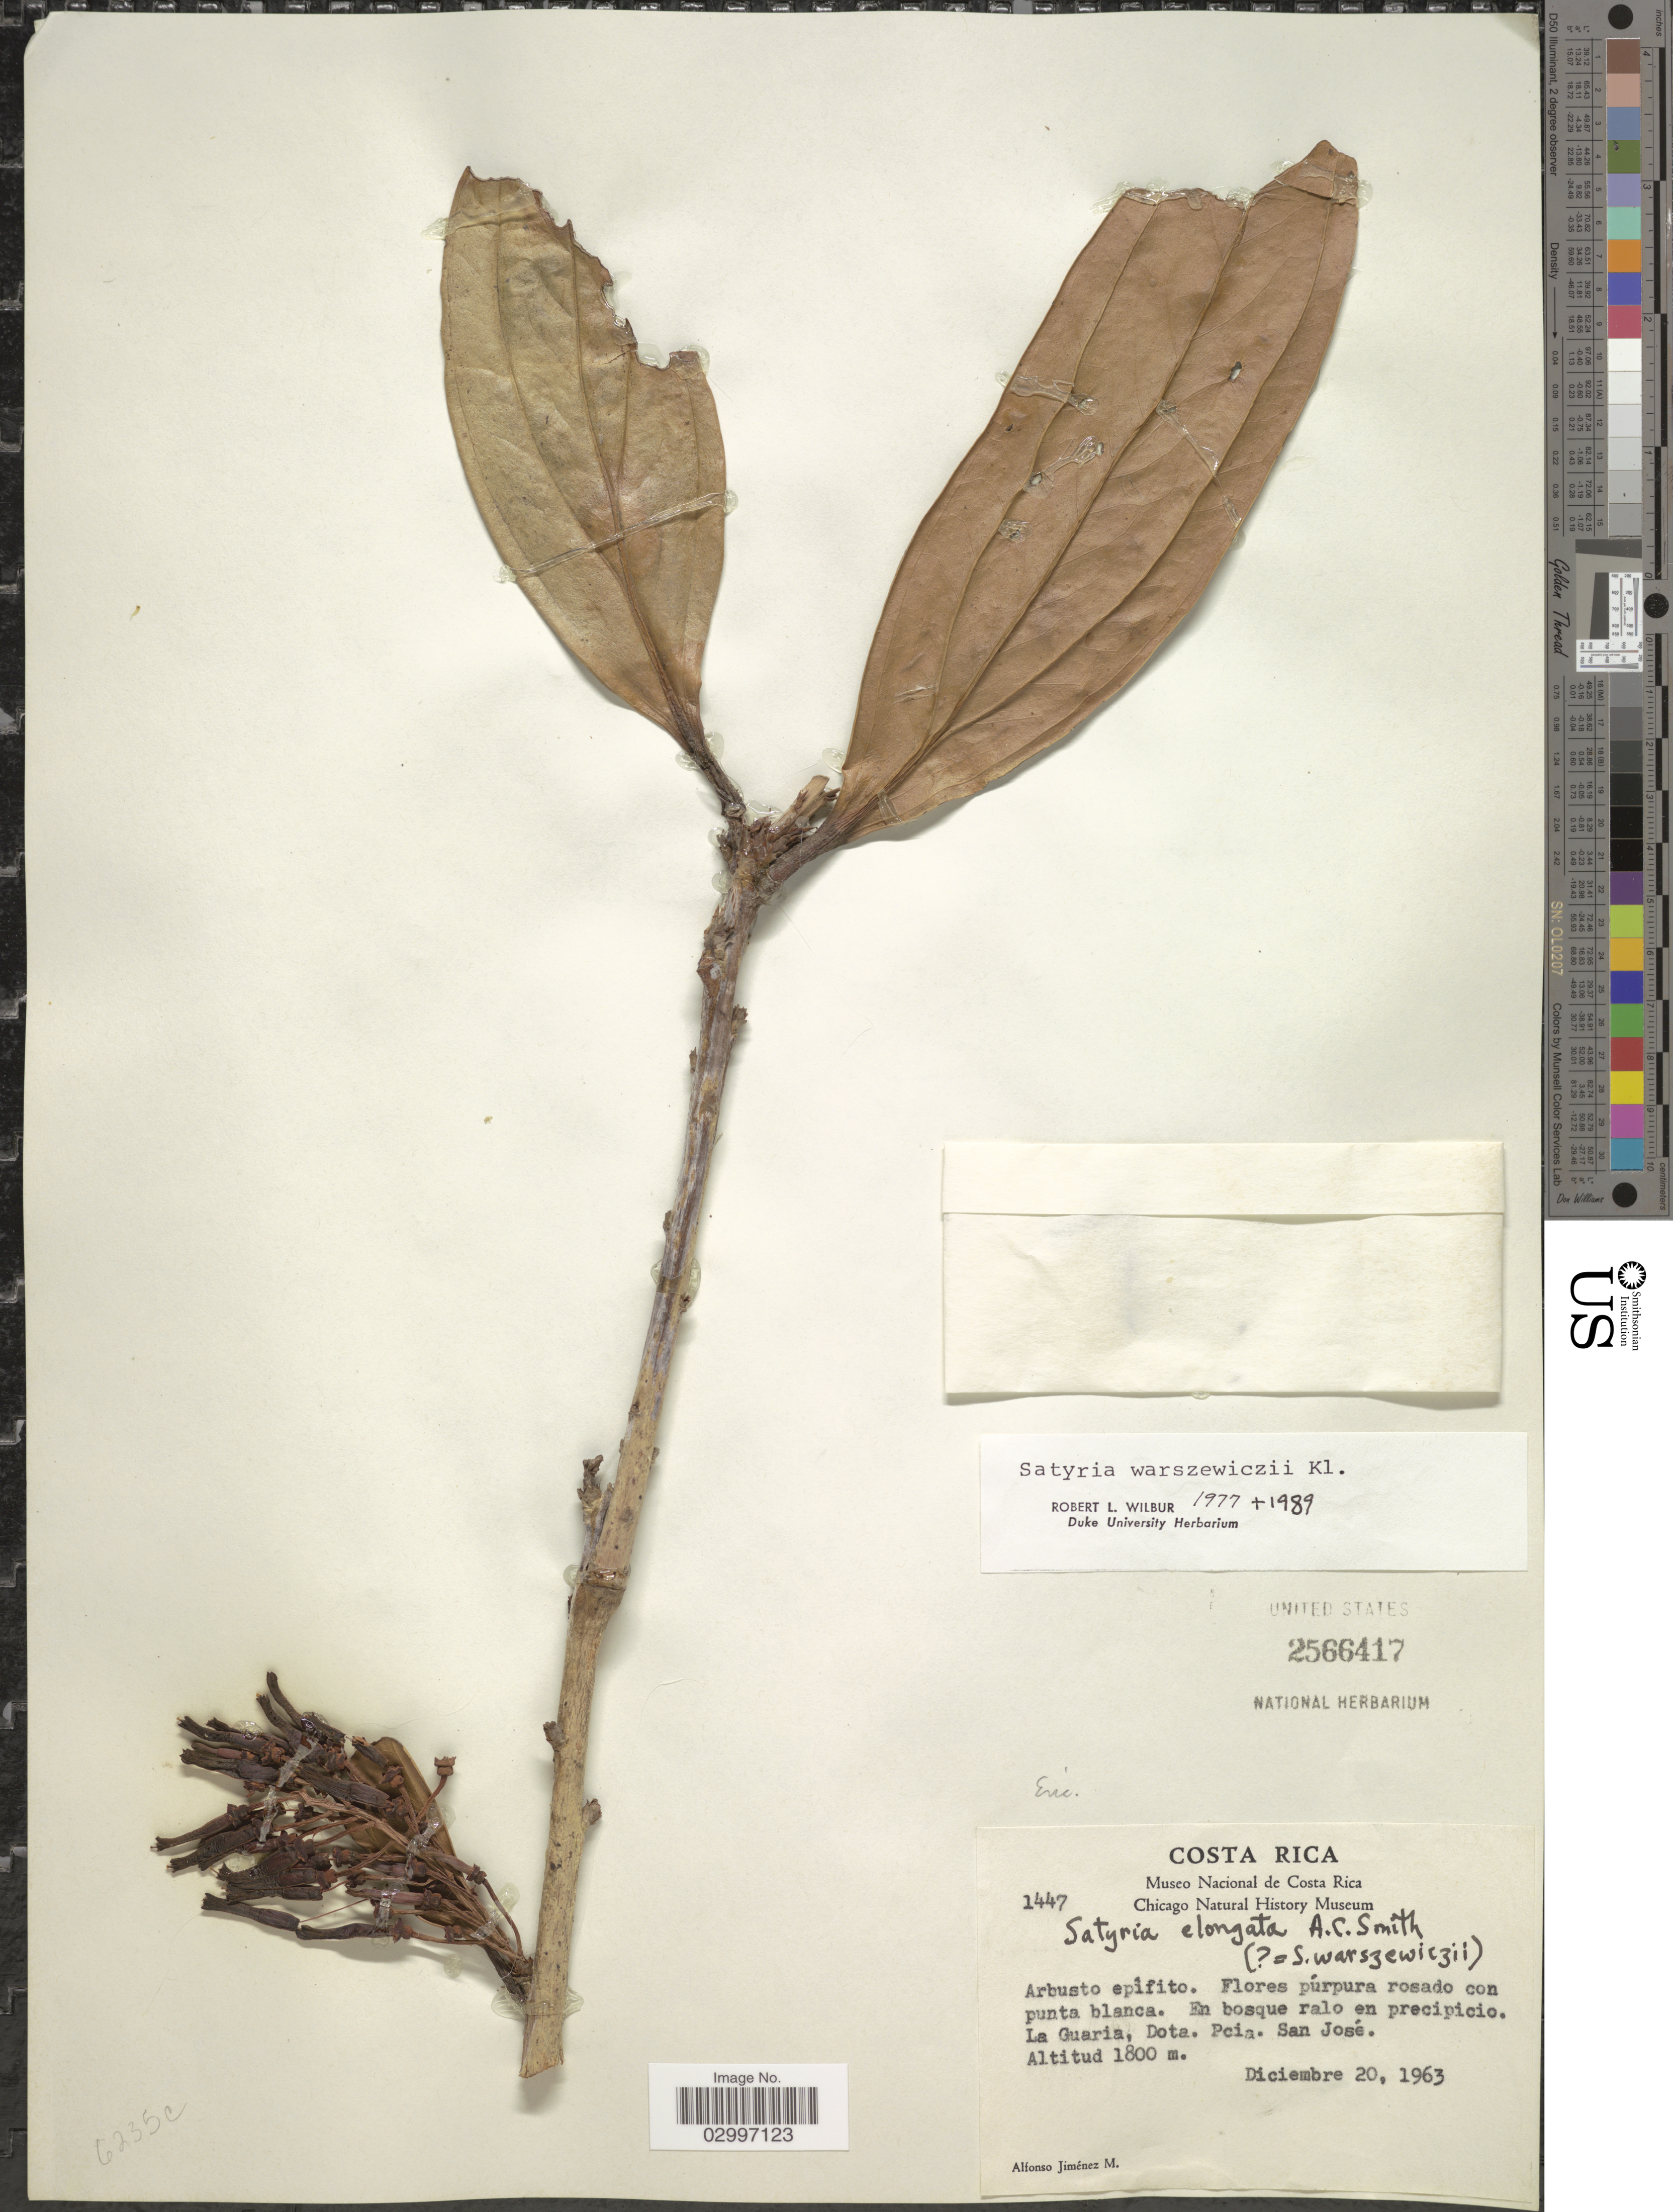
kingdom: Plantae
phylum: Tracheophyta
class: Magnoliopsida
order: Ericales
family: Ericaceae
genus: Satyria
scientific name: Satyria warszewiczii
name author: Klotzsch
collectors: A. Jimenez M.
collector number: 1447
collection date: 1963-12-20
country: Costa Rica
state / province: San José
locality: La Guaria, Dota, Pcia. San José.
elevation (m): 1800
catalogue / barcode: US 2566417